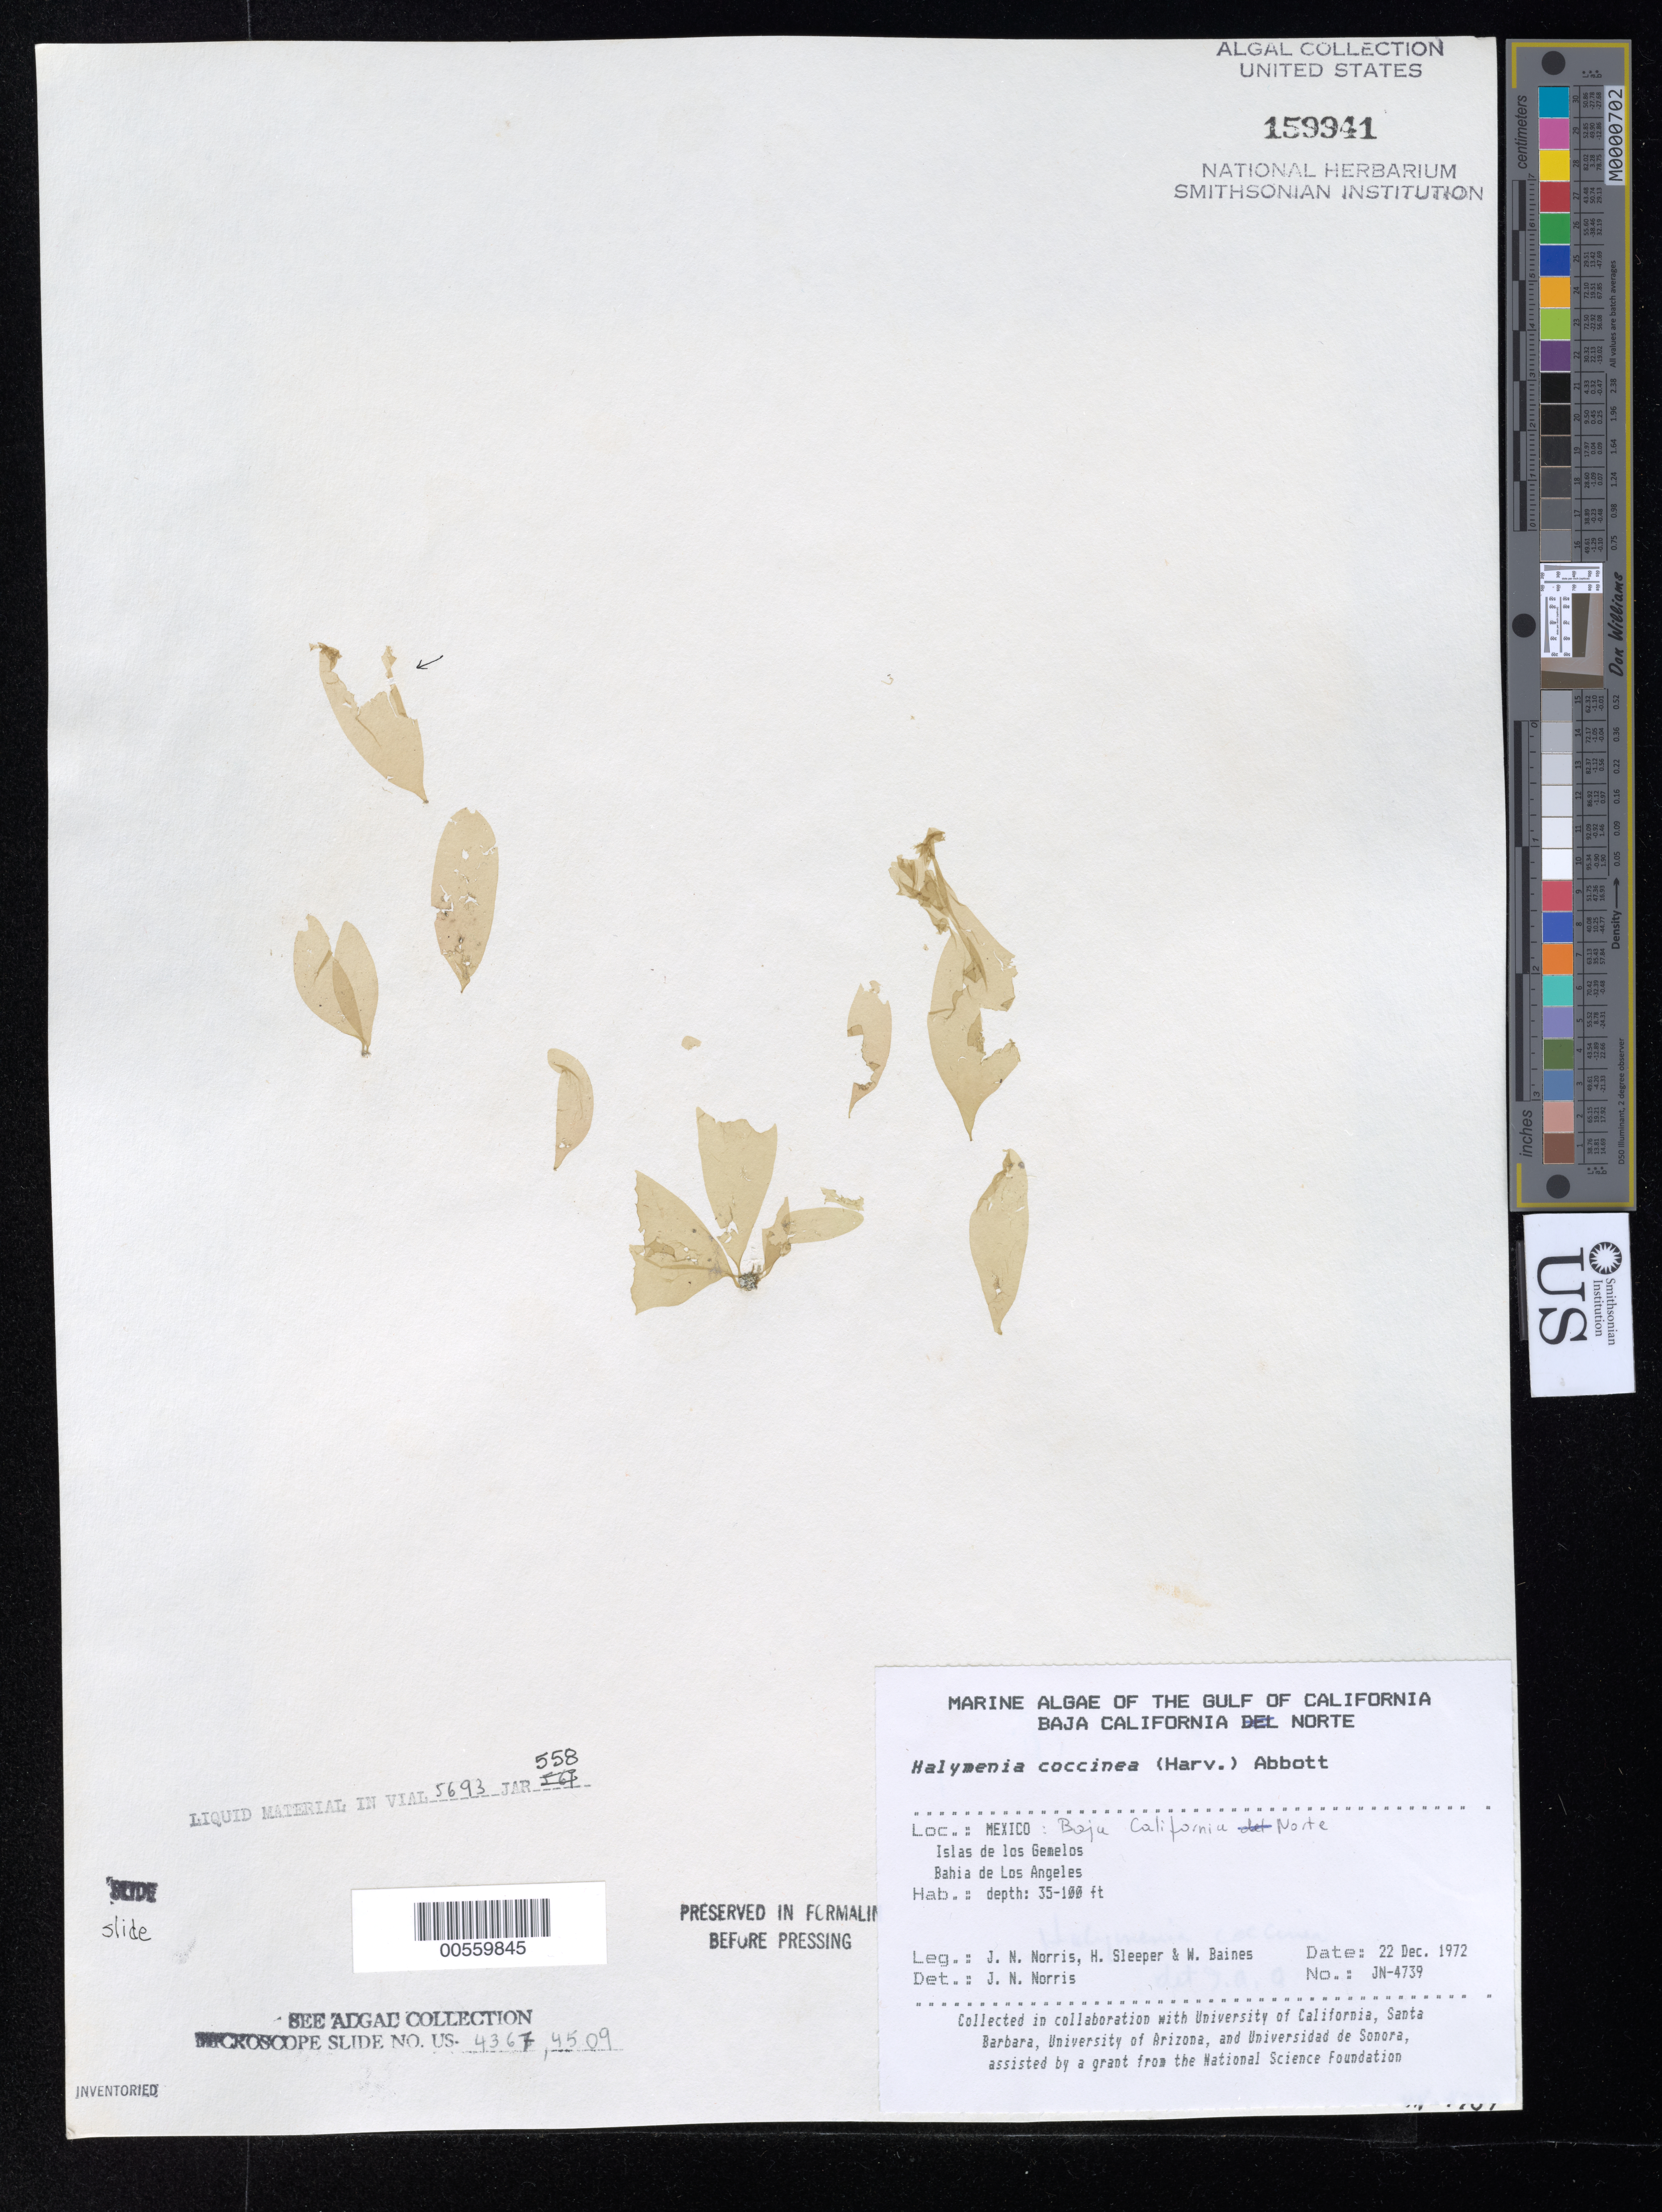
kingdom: Plantae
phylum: Rhodophyta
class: Florideophyceae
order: Halymeniales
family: Halymeniaceae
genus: Halymenia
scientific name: Halymenia coccinea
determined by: Norris, James N.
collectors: J. N. Norris, H. Sleeper & W. Baines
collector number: JN-4739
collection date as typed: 22 Dec 1972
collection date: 1972-12-22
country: Mexico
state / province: Baja California Norte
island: Isla de Los Gemelitos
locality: Bahia de los Angeles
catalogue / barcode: US 159941